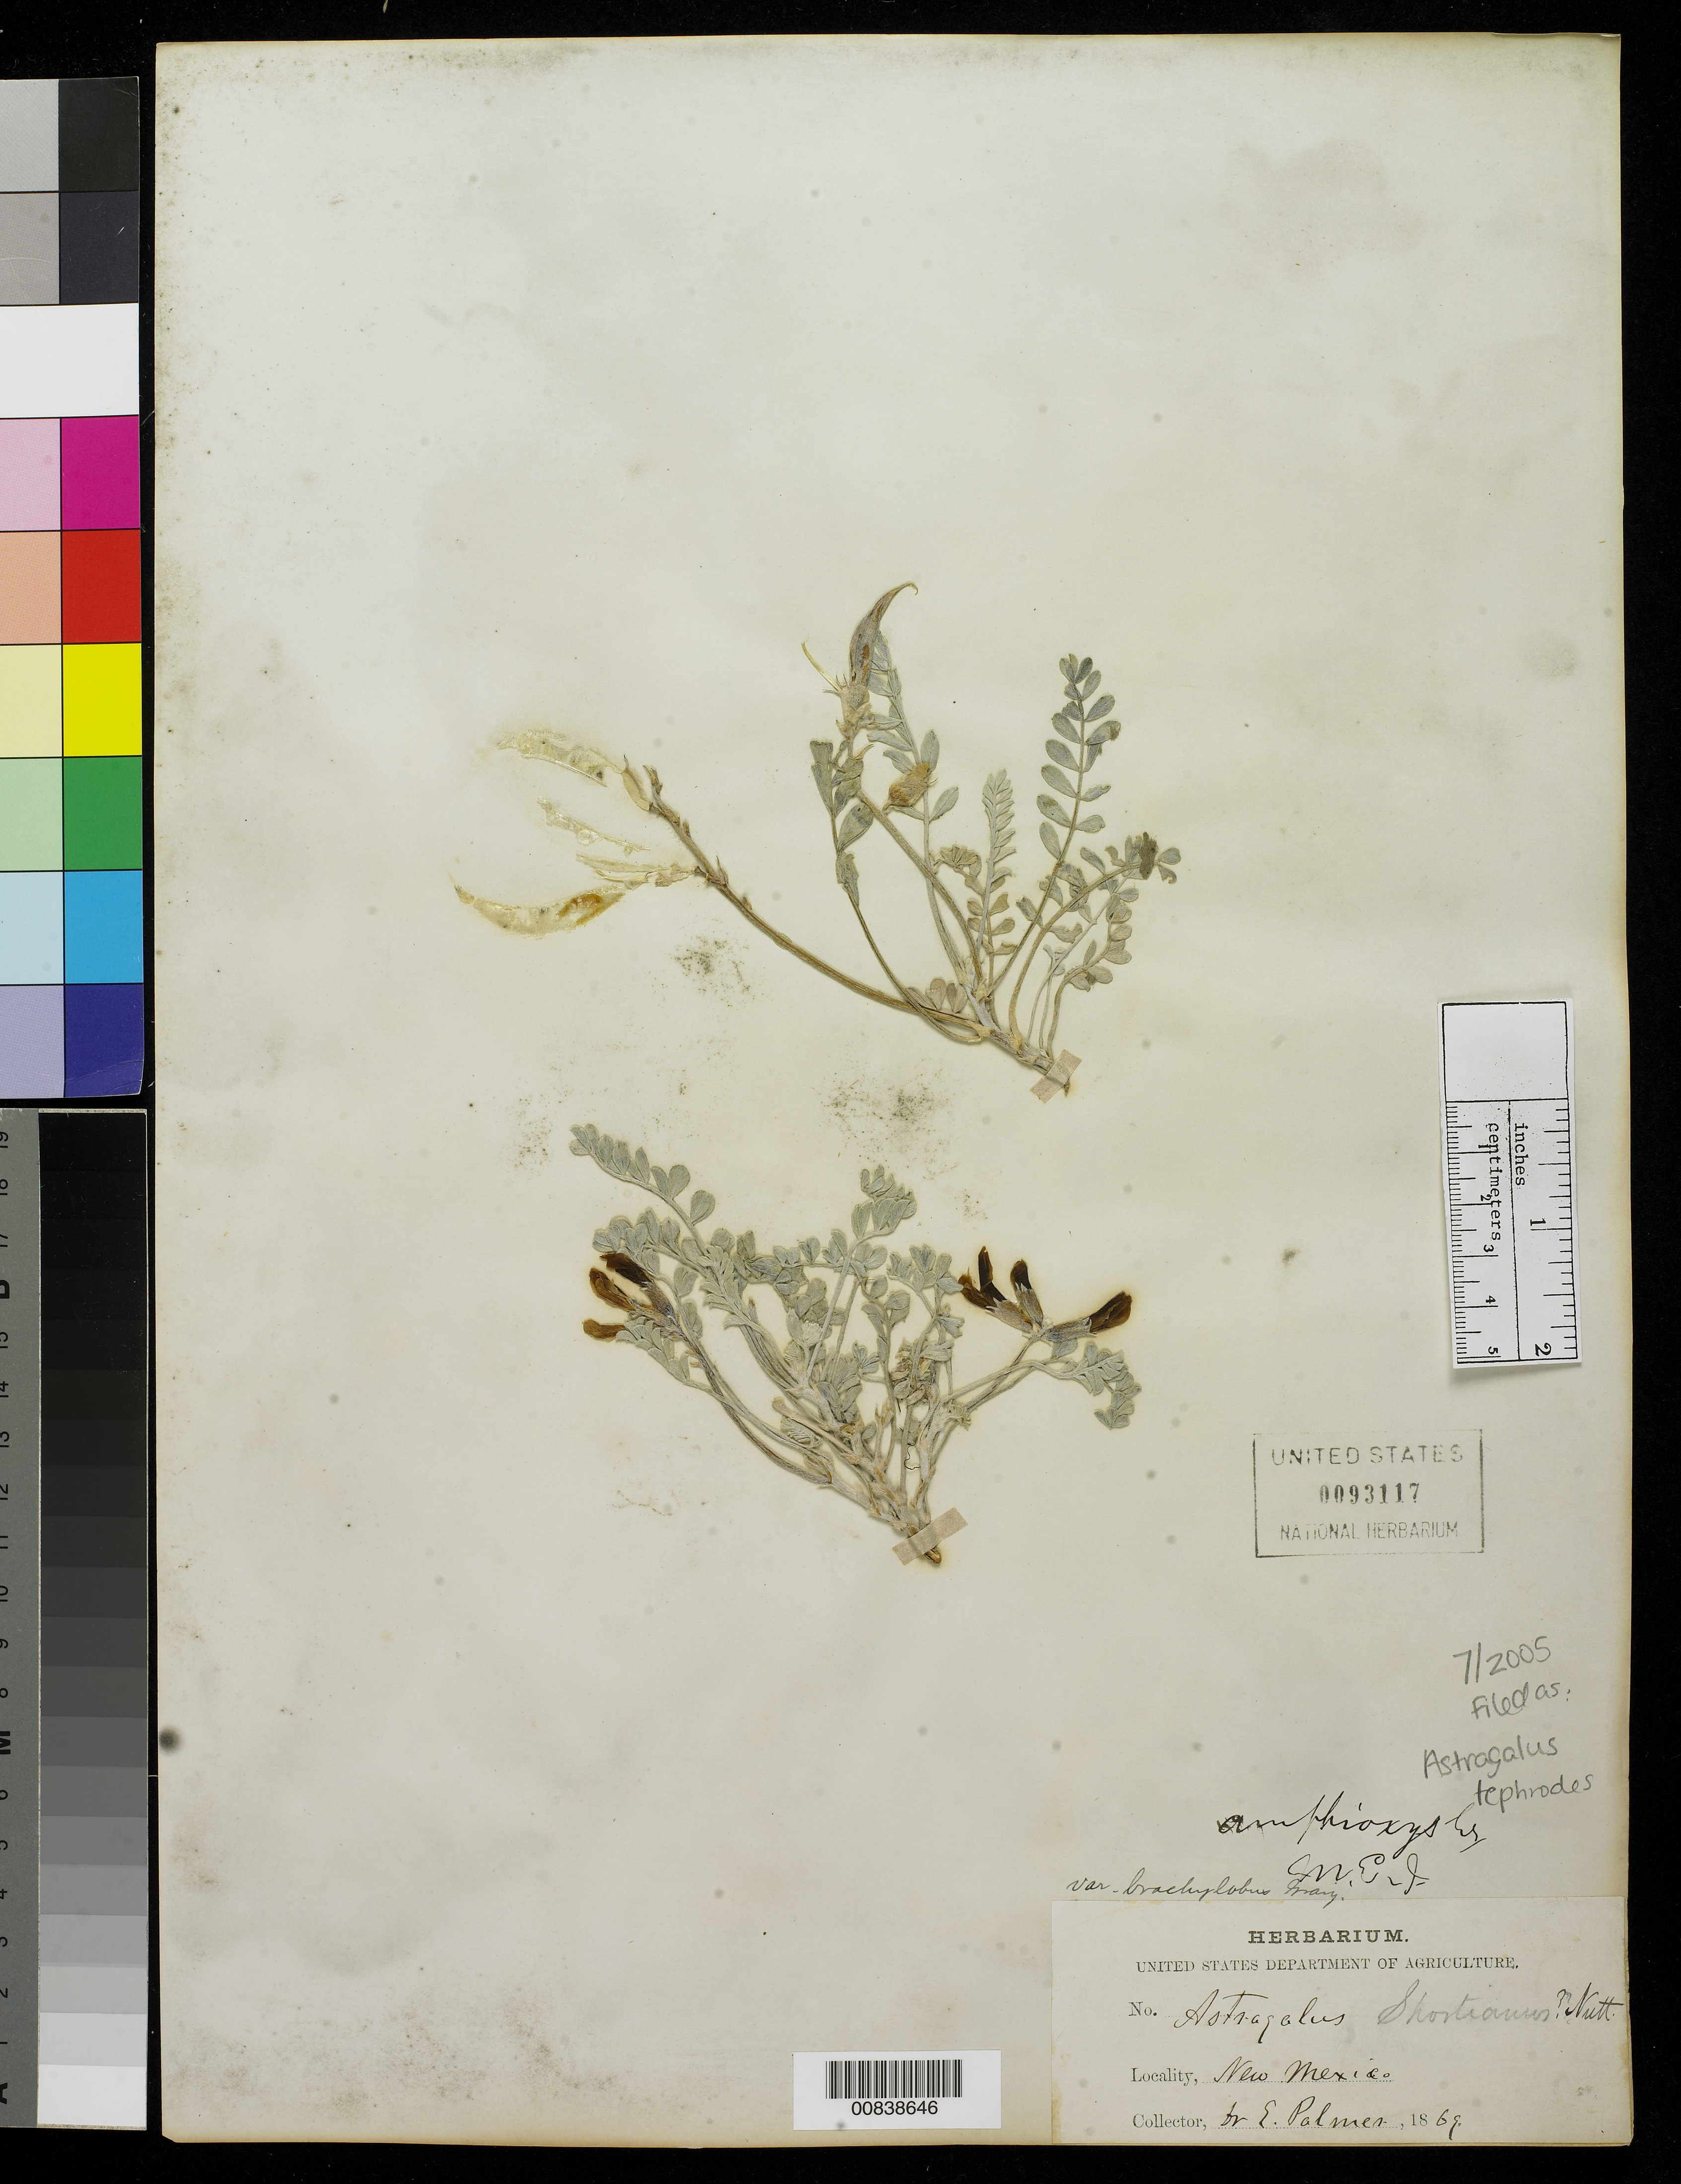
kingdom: Plantae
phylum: Tracheophyta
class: Magnoliopsida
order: Fabales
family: Fabaceae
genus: Astragalus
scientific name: Astragalus tephrodes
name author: A. Gray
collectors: E. Palmer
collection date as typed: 1869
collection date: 1869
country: United States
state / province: New Mexico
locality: New Mexico.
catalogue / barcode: US 93117